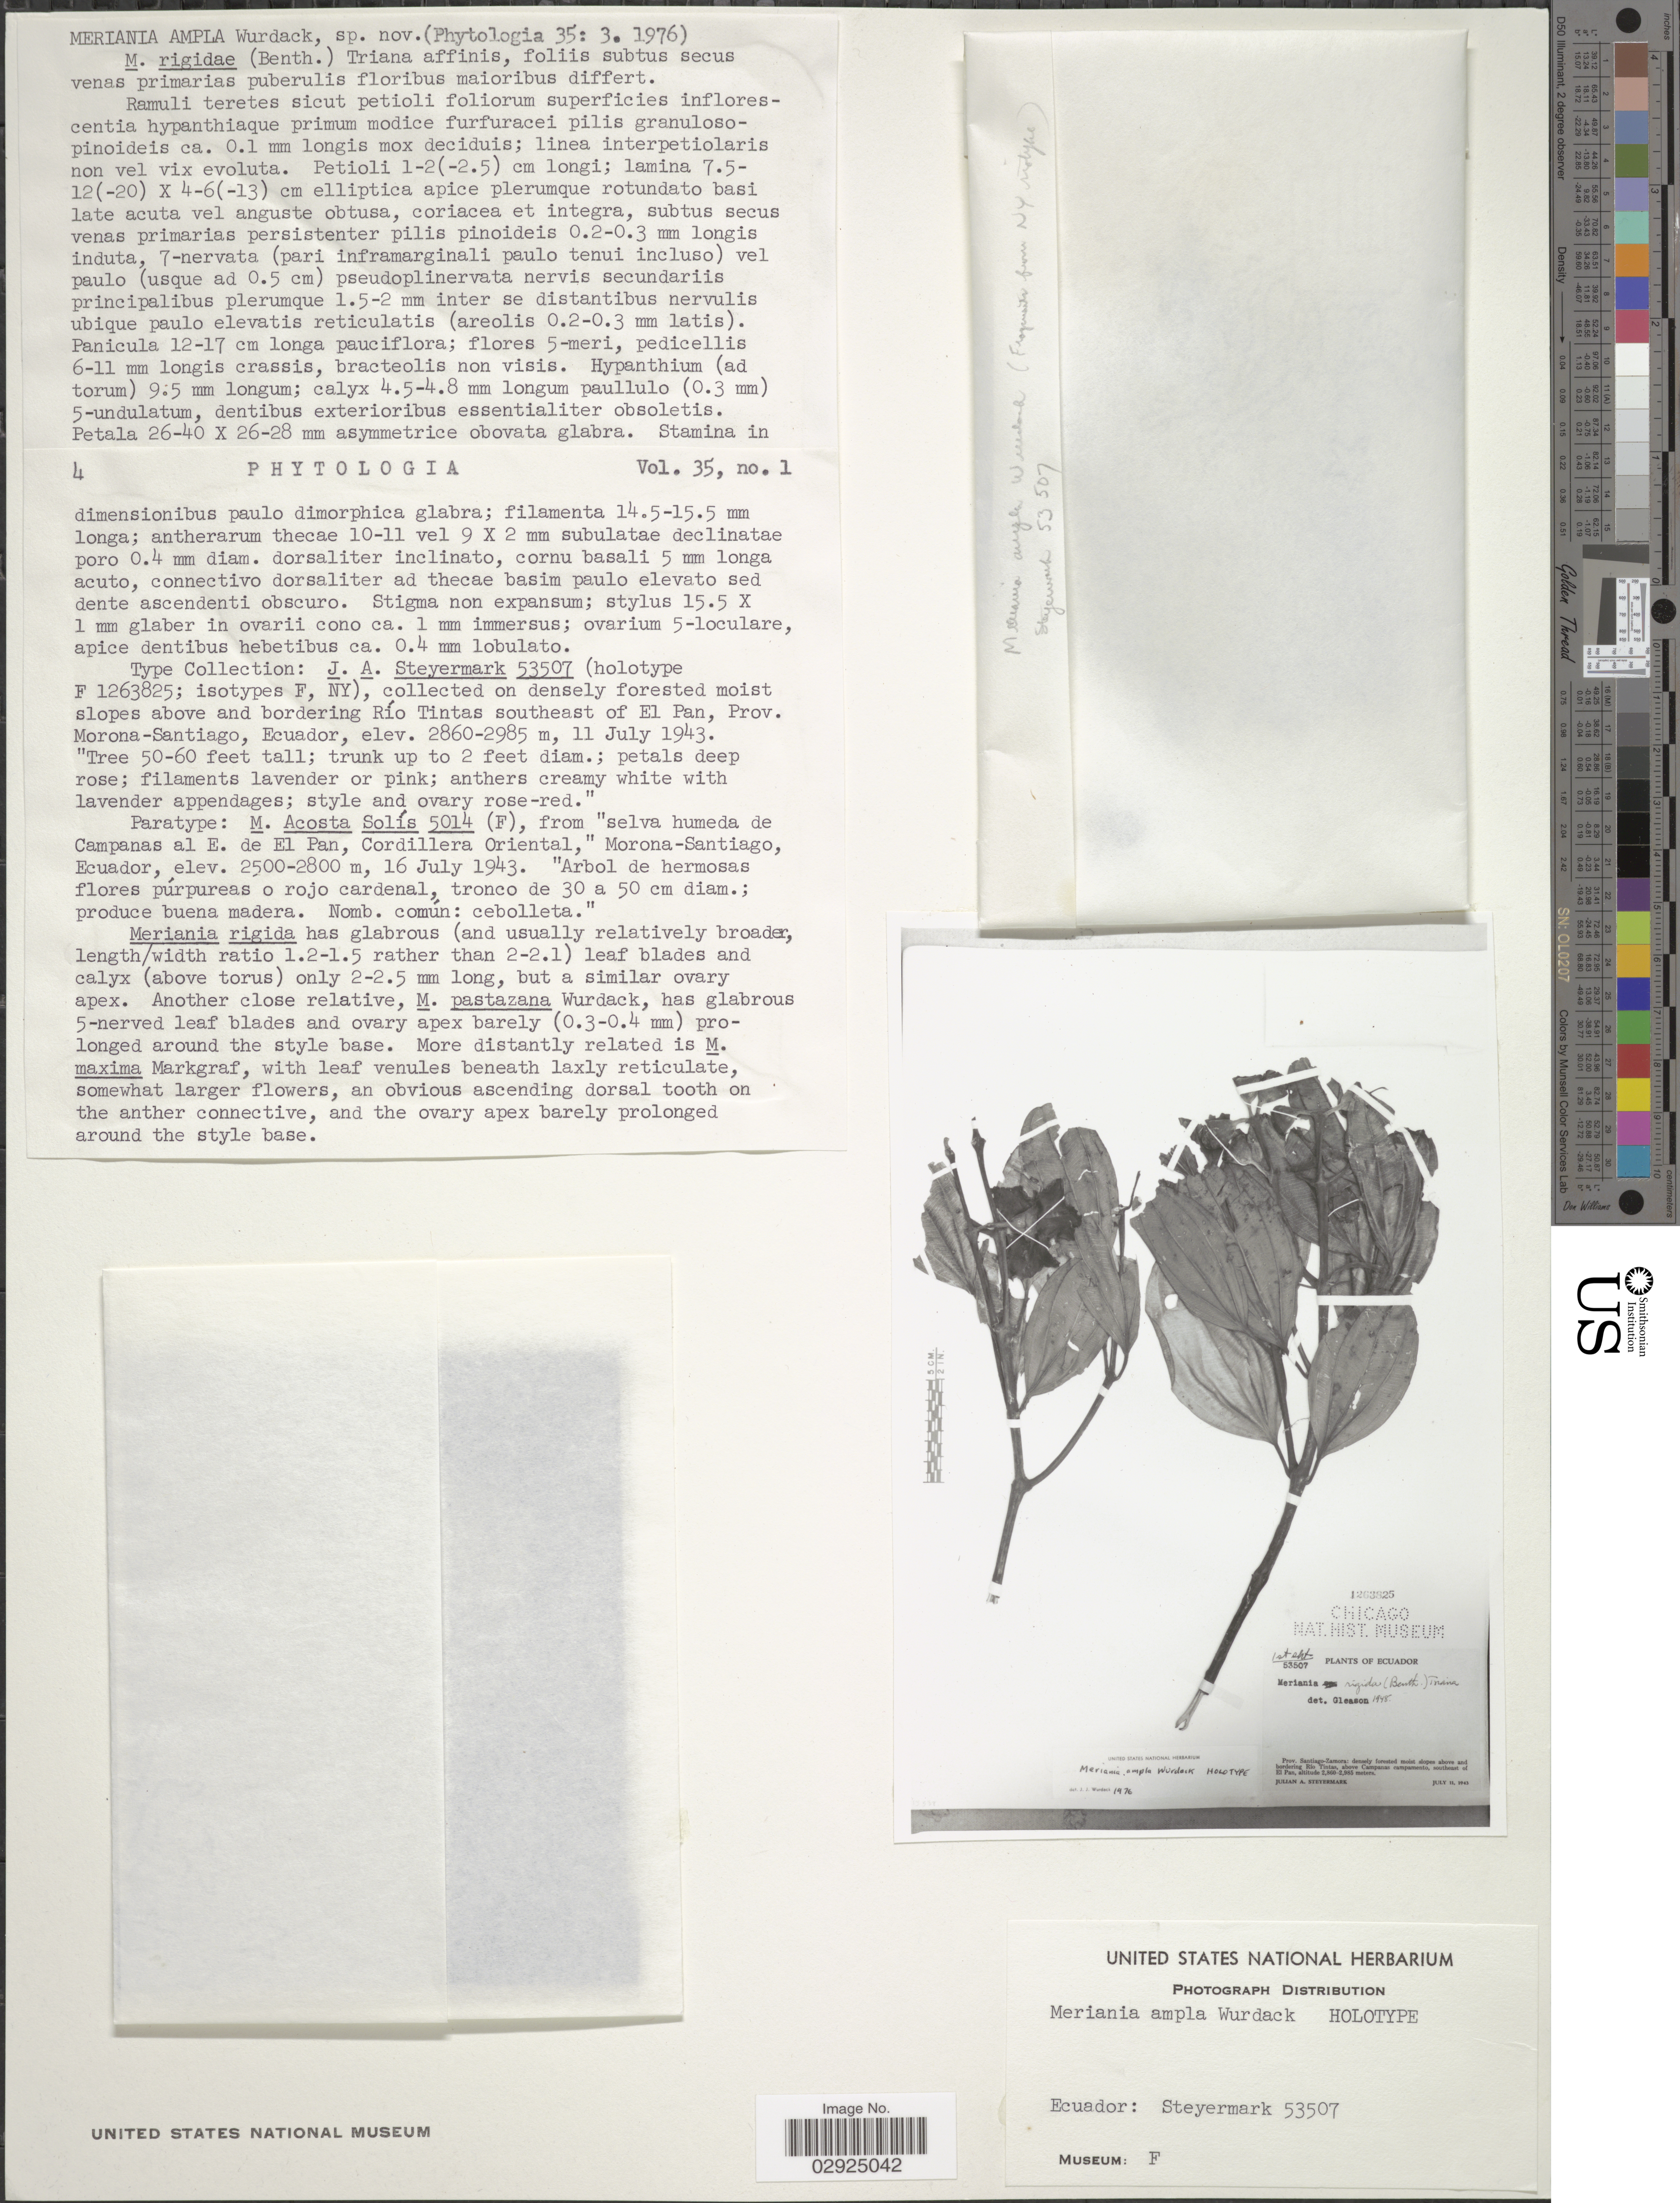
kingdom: Plantae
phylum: Tracheophyta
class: Magnoliopsida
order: Myrtales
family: Melastomataceae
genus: Meriania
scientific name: Meriania ampla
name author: Wurdack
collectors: J. Steyermark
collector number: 53507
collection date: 1943-07-11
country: Costa Rica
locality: Prov. Santiago-Zamora: densely forested moist slopes above and bordering Río Tintas, above Campanas campamento, southeast of El Pan.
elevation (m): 2860